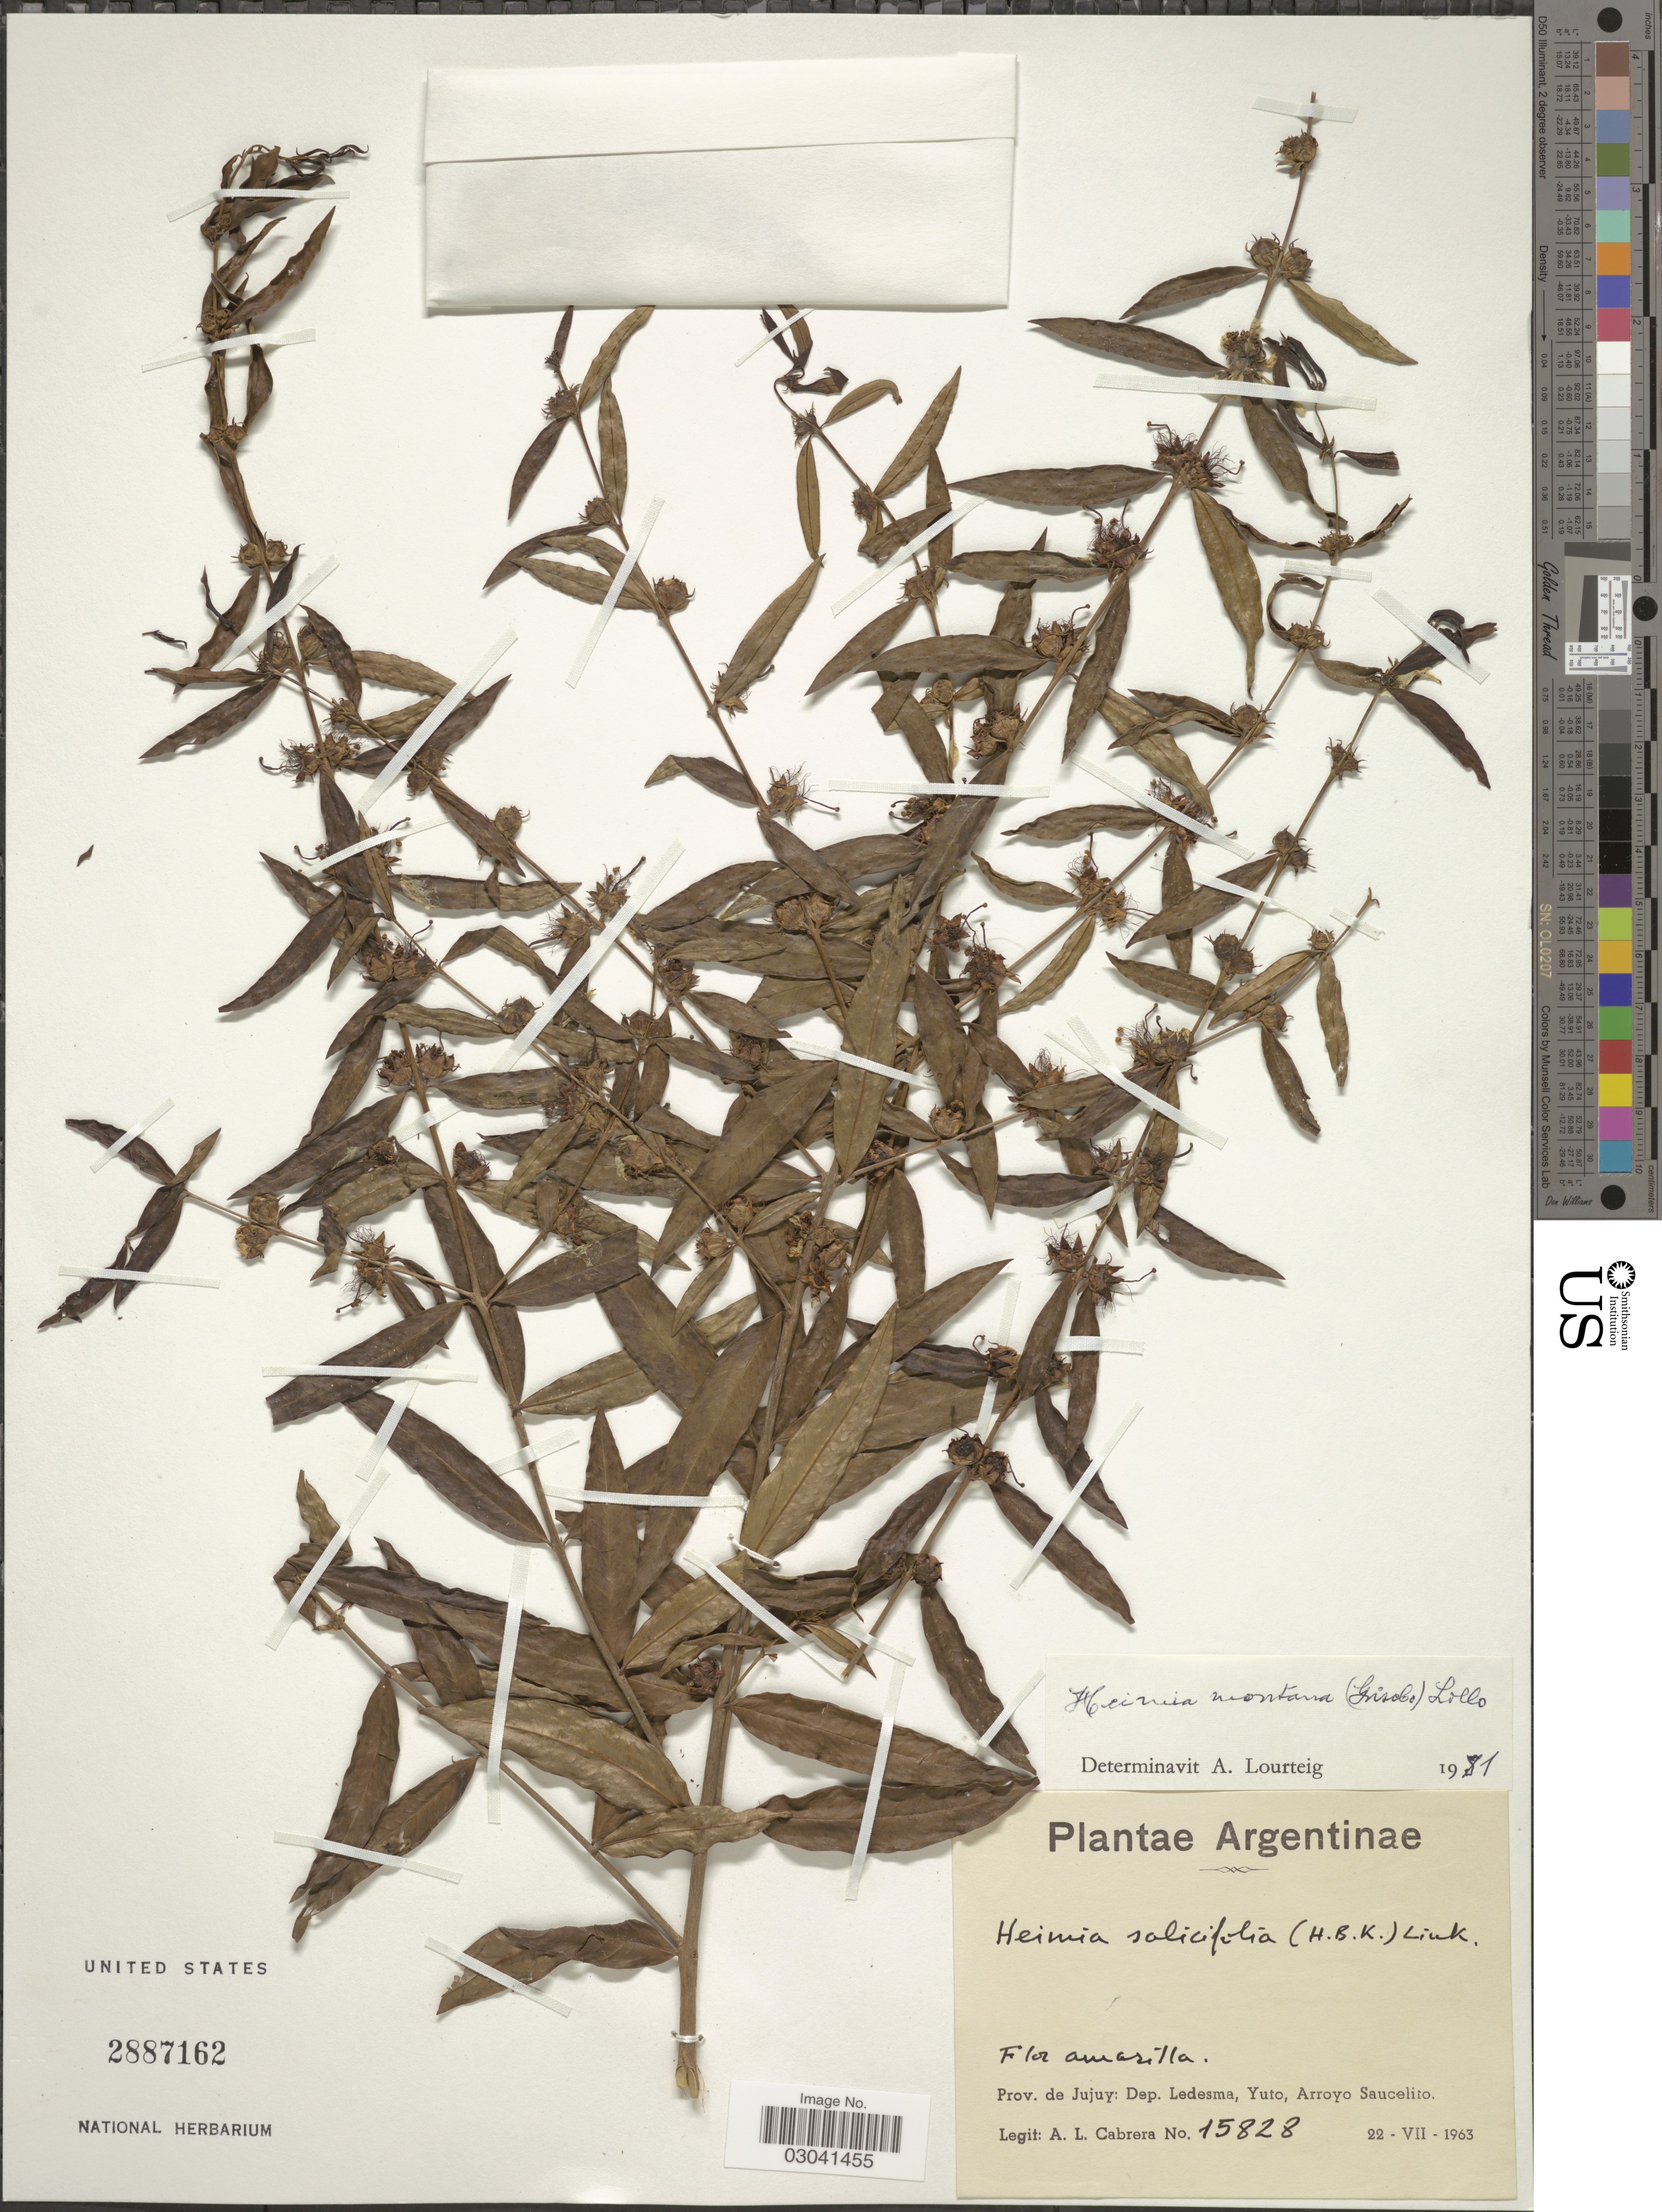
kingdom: Plantae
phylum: Tracheophyta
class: Magnoliopsida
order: Myrtales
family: Lythraceae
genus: Heimia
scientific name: Heimia montana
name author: (Griseb.) Lillo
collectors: A. L. Cabrera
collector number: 15828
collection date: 1963-07-22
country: Argentina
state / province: Jujuy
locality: Prov. de Jujuy: Dep. Ledesma, Yuto, Arroyo Saucelito.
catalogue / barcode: US 2887162